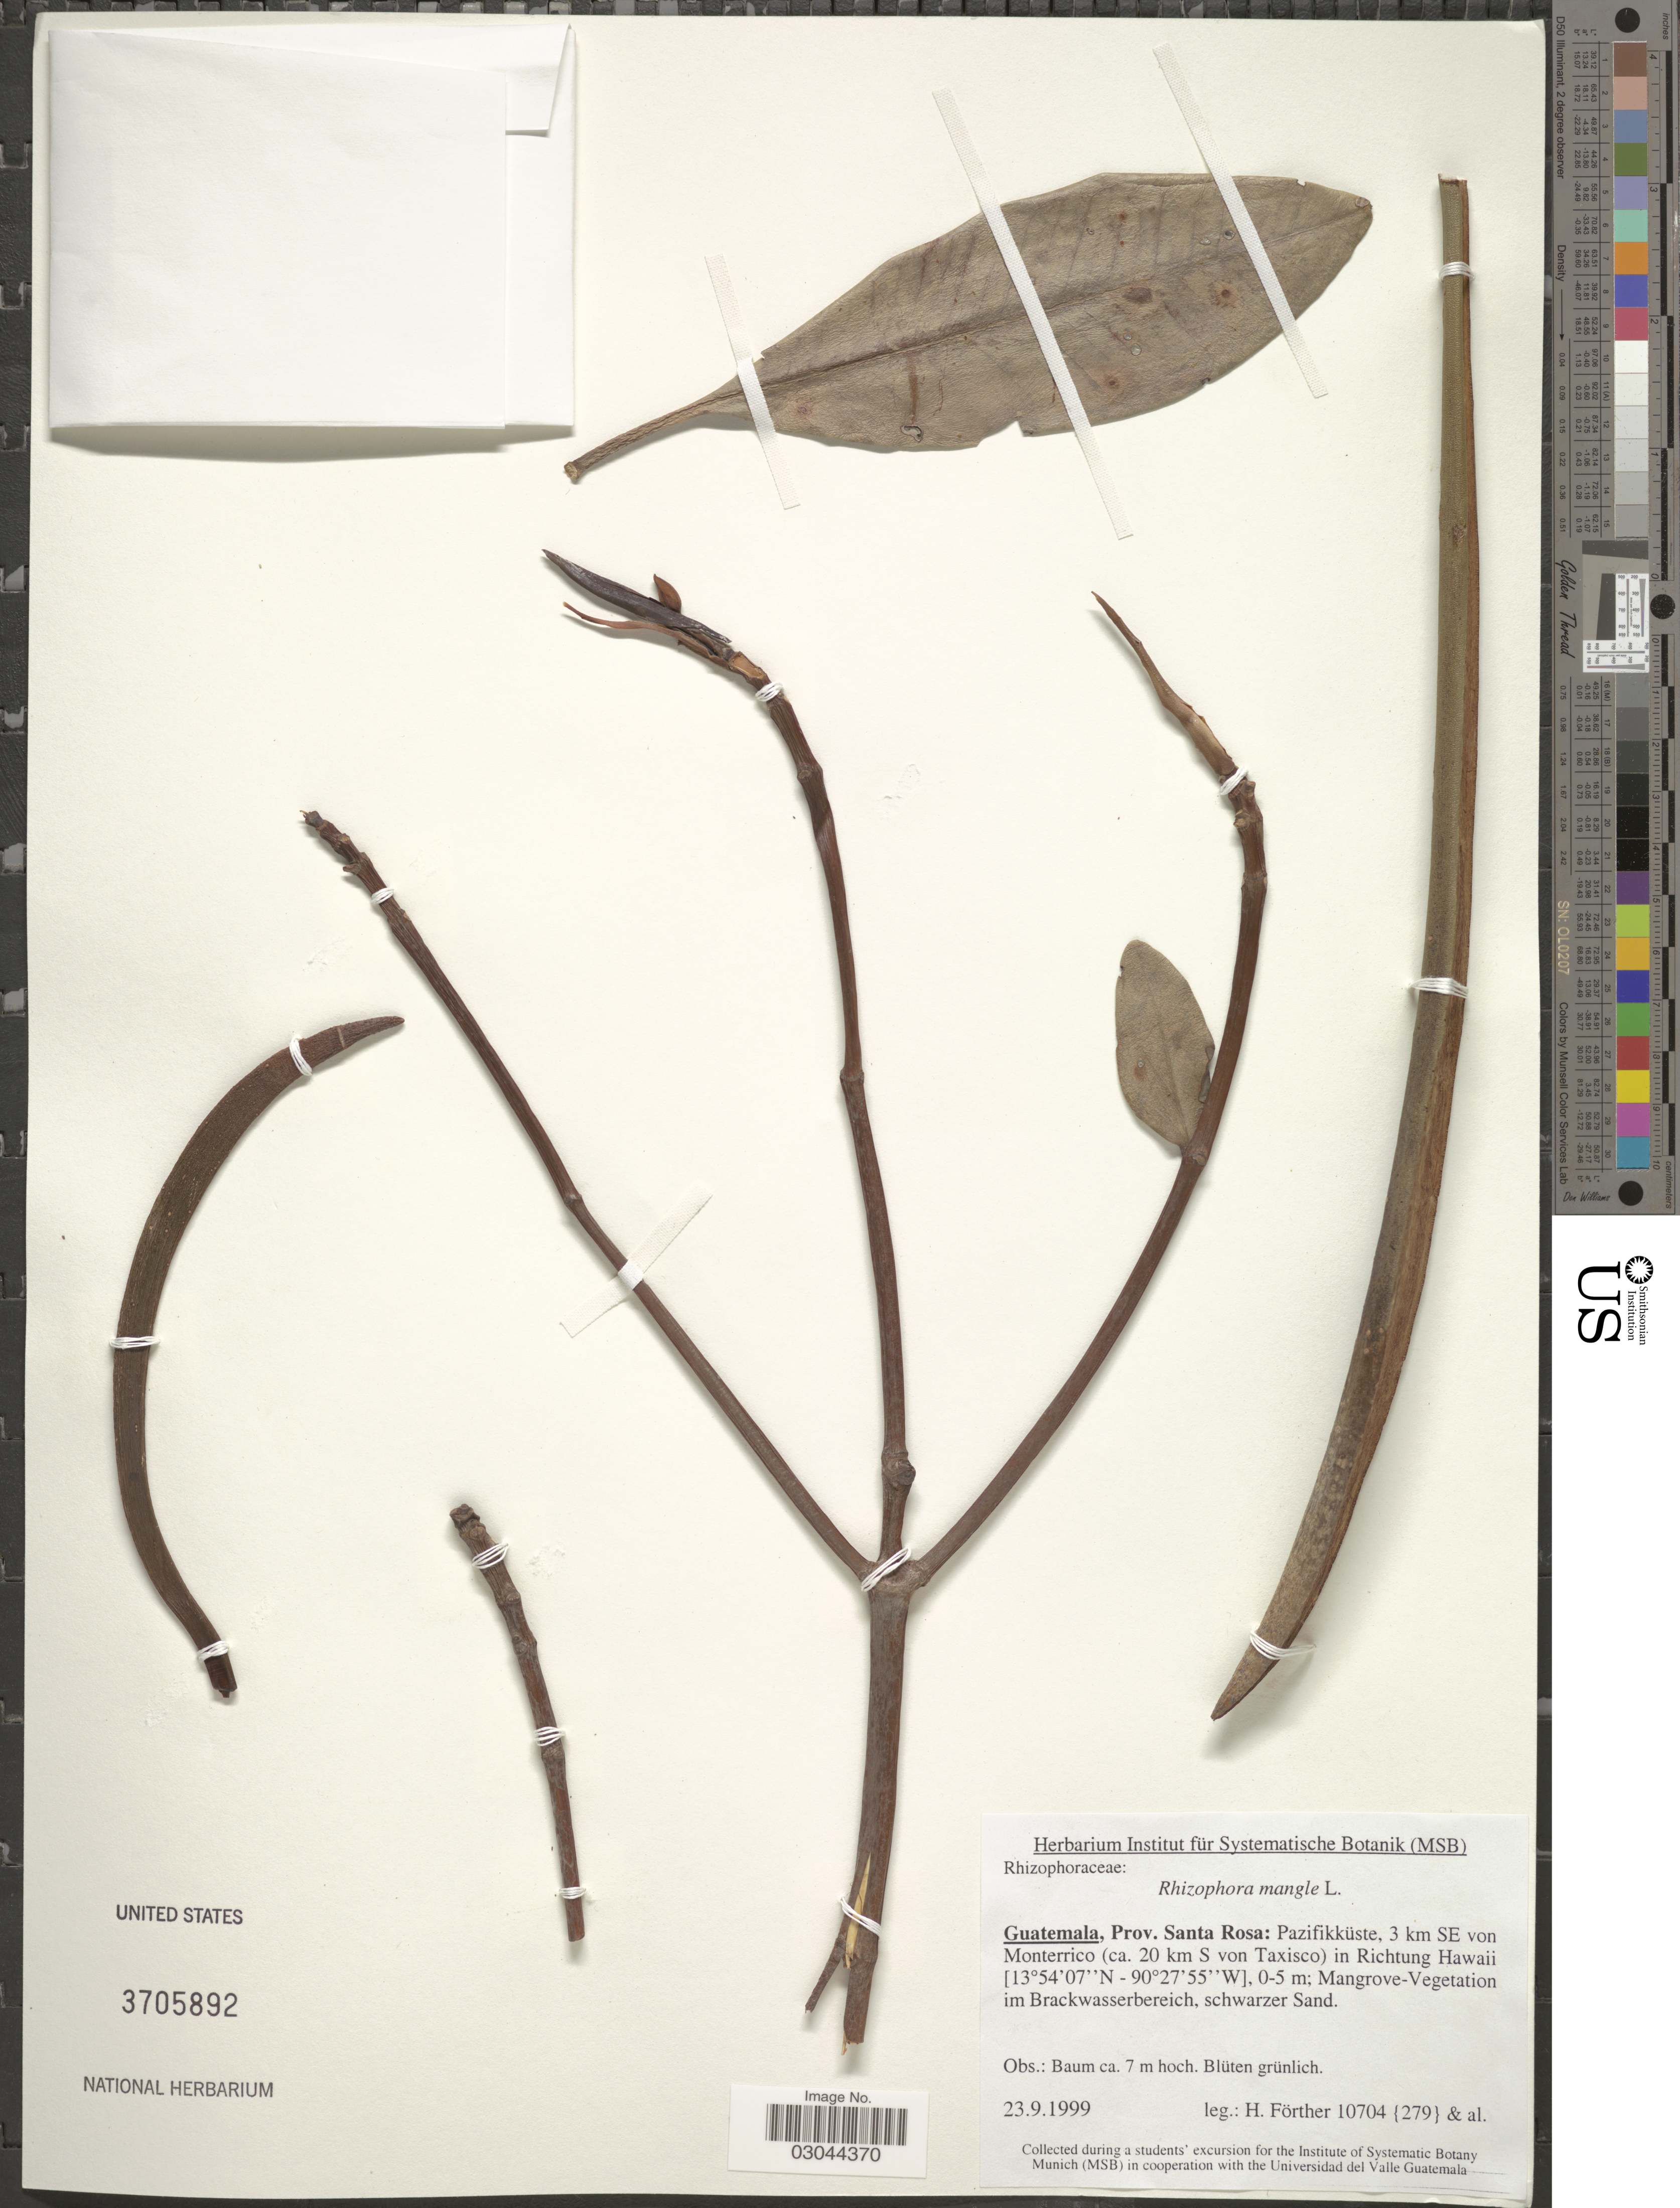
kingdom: Plantae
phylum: Tracheophyta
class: Magnoliopsida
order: Malpighiales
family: Rhizophoraceae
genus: Rhizophora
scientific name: Rhizophora mangle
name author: L.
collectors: H. Förther & et al.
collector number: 10704/279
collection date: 1999-09-23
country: Guatemala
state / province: Santa Rosa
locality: Prov. Santa Rosa: Pazifikküste, 3 km SE von Monterrico (ca. 20 km S von Taxisco) in Richtung Hawaii.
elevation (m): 0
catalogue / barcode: US 3705892